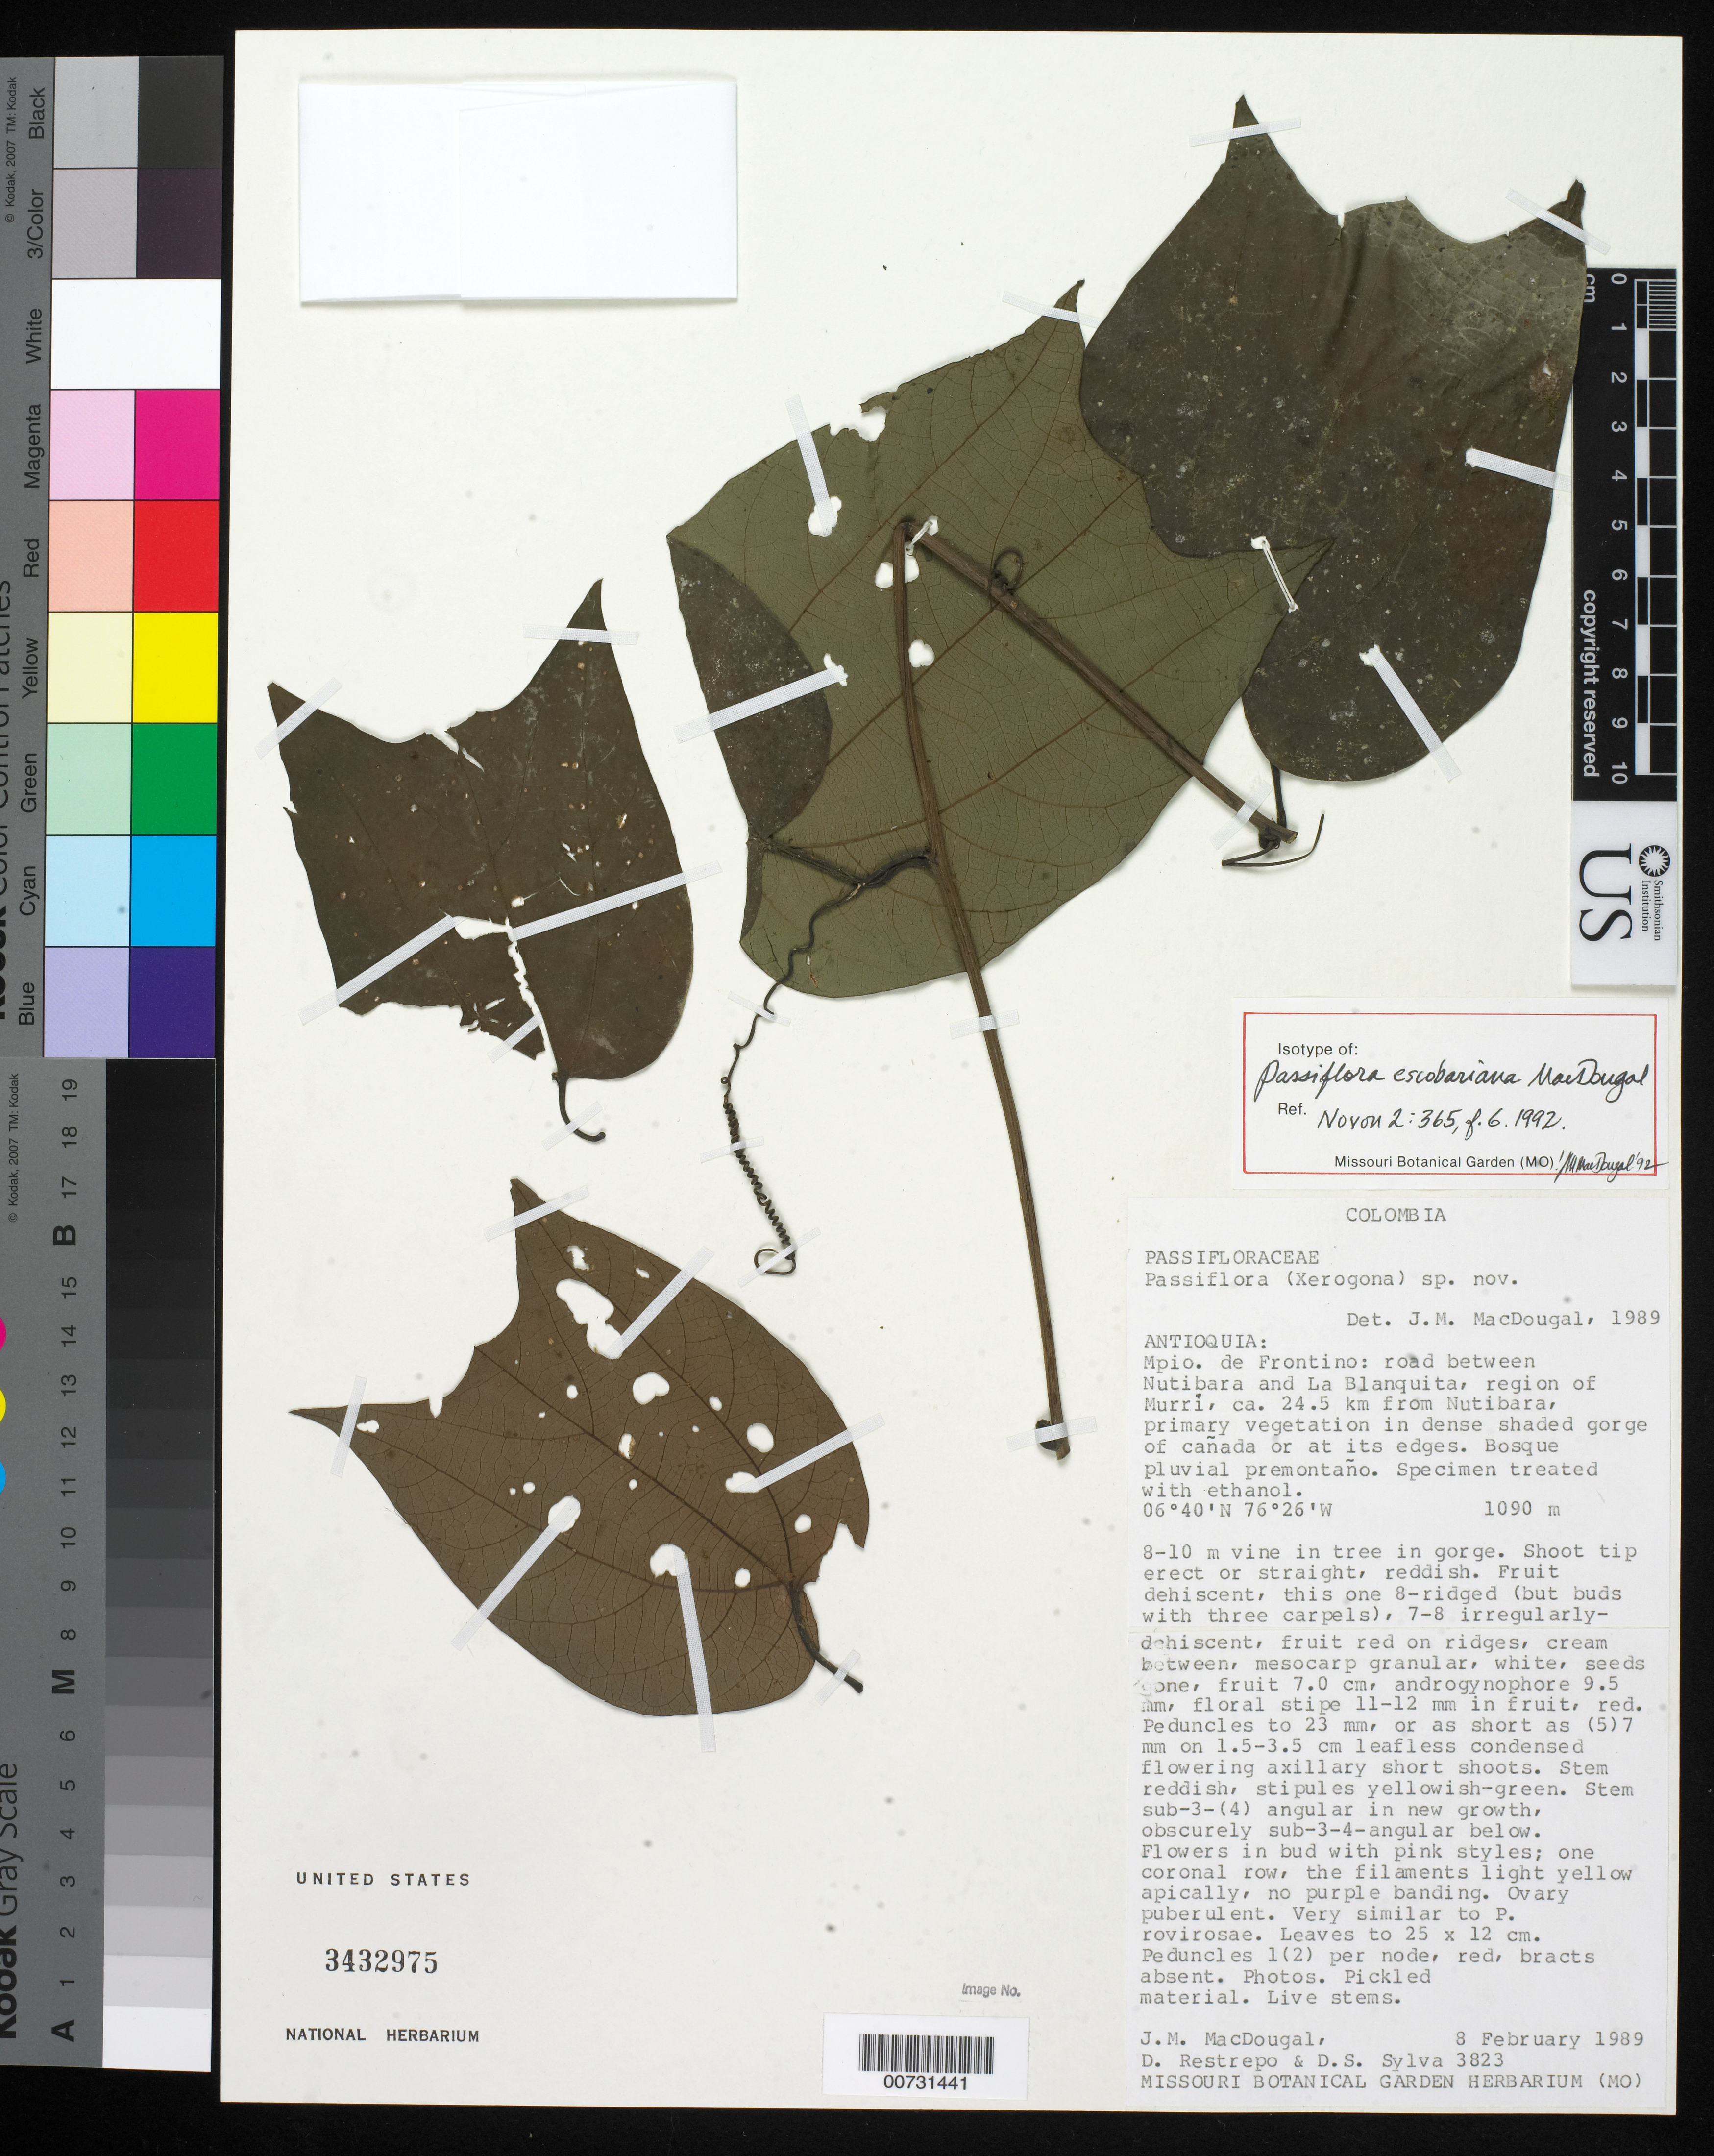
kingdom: Plantae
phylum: Tracheophyta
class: Magnoliopsida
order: Malpighiales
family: Passifloraceae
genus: Passiflora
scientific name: Passiflora escobariana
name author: J.M. MacDougal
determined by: MacDougal, John M.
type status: Isotype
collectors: J. M. MacDougal, D. Restrepo & D. Sylva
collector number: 3823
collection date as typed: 08 Feb 1989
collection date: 1989-02-08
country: Colombia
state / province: Antioquia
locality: Mpio. De Frontino: road between Nutibara and La Blanquita, region of Murrí, ca. 24. 5 km from Nutibara.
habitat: Primary vegetation in dense shaded gorge of cañada or at its edges. Bosque pluvial premontaño.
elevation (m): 1090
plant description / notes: Holotype at HUA.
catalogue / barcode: US 3432975